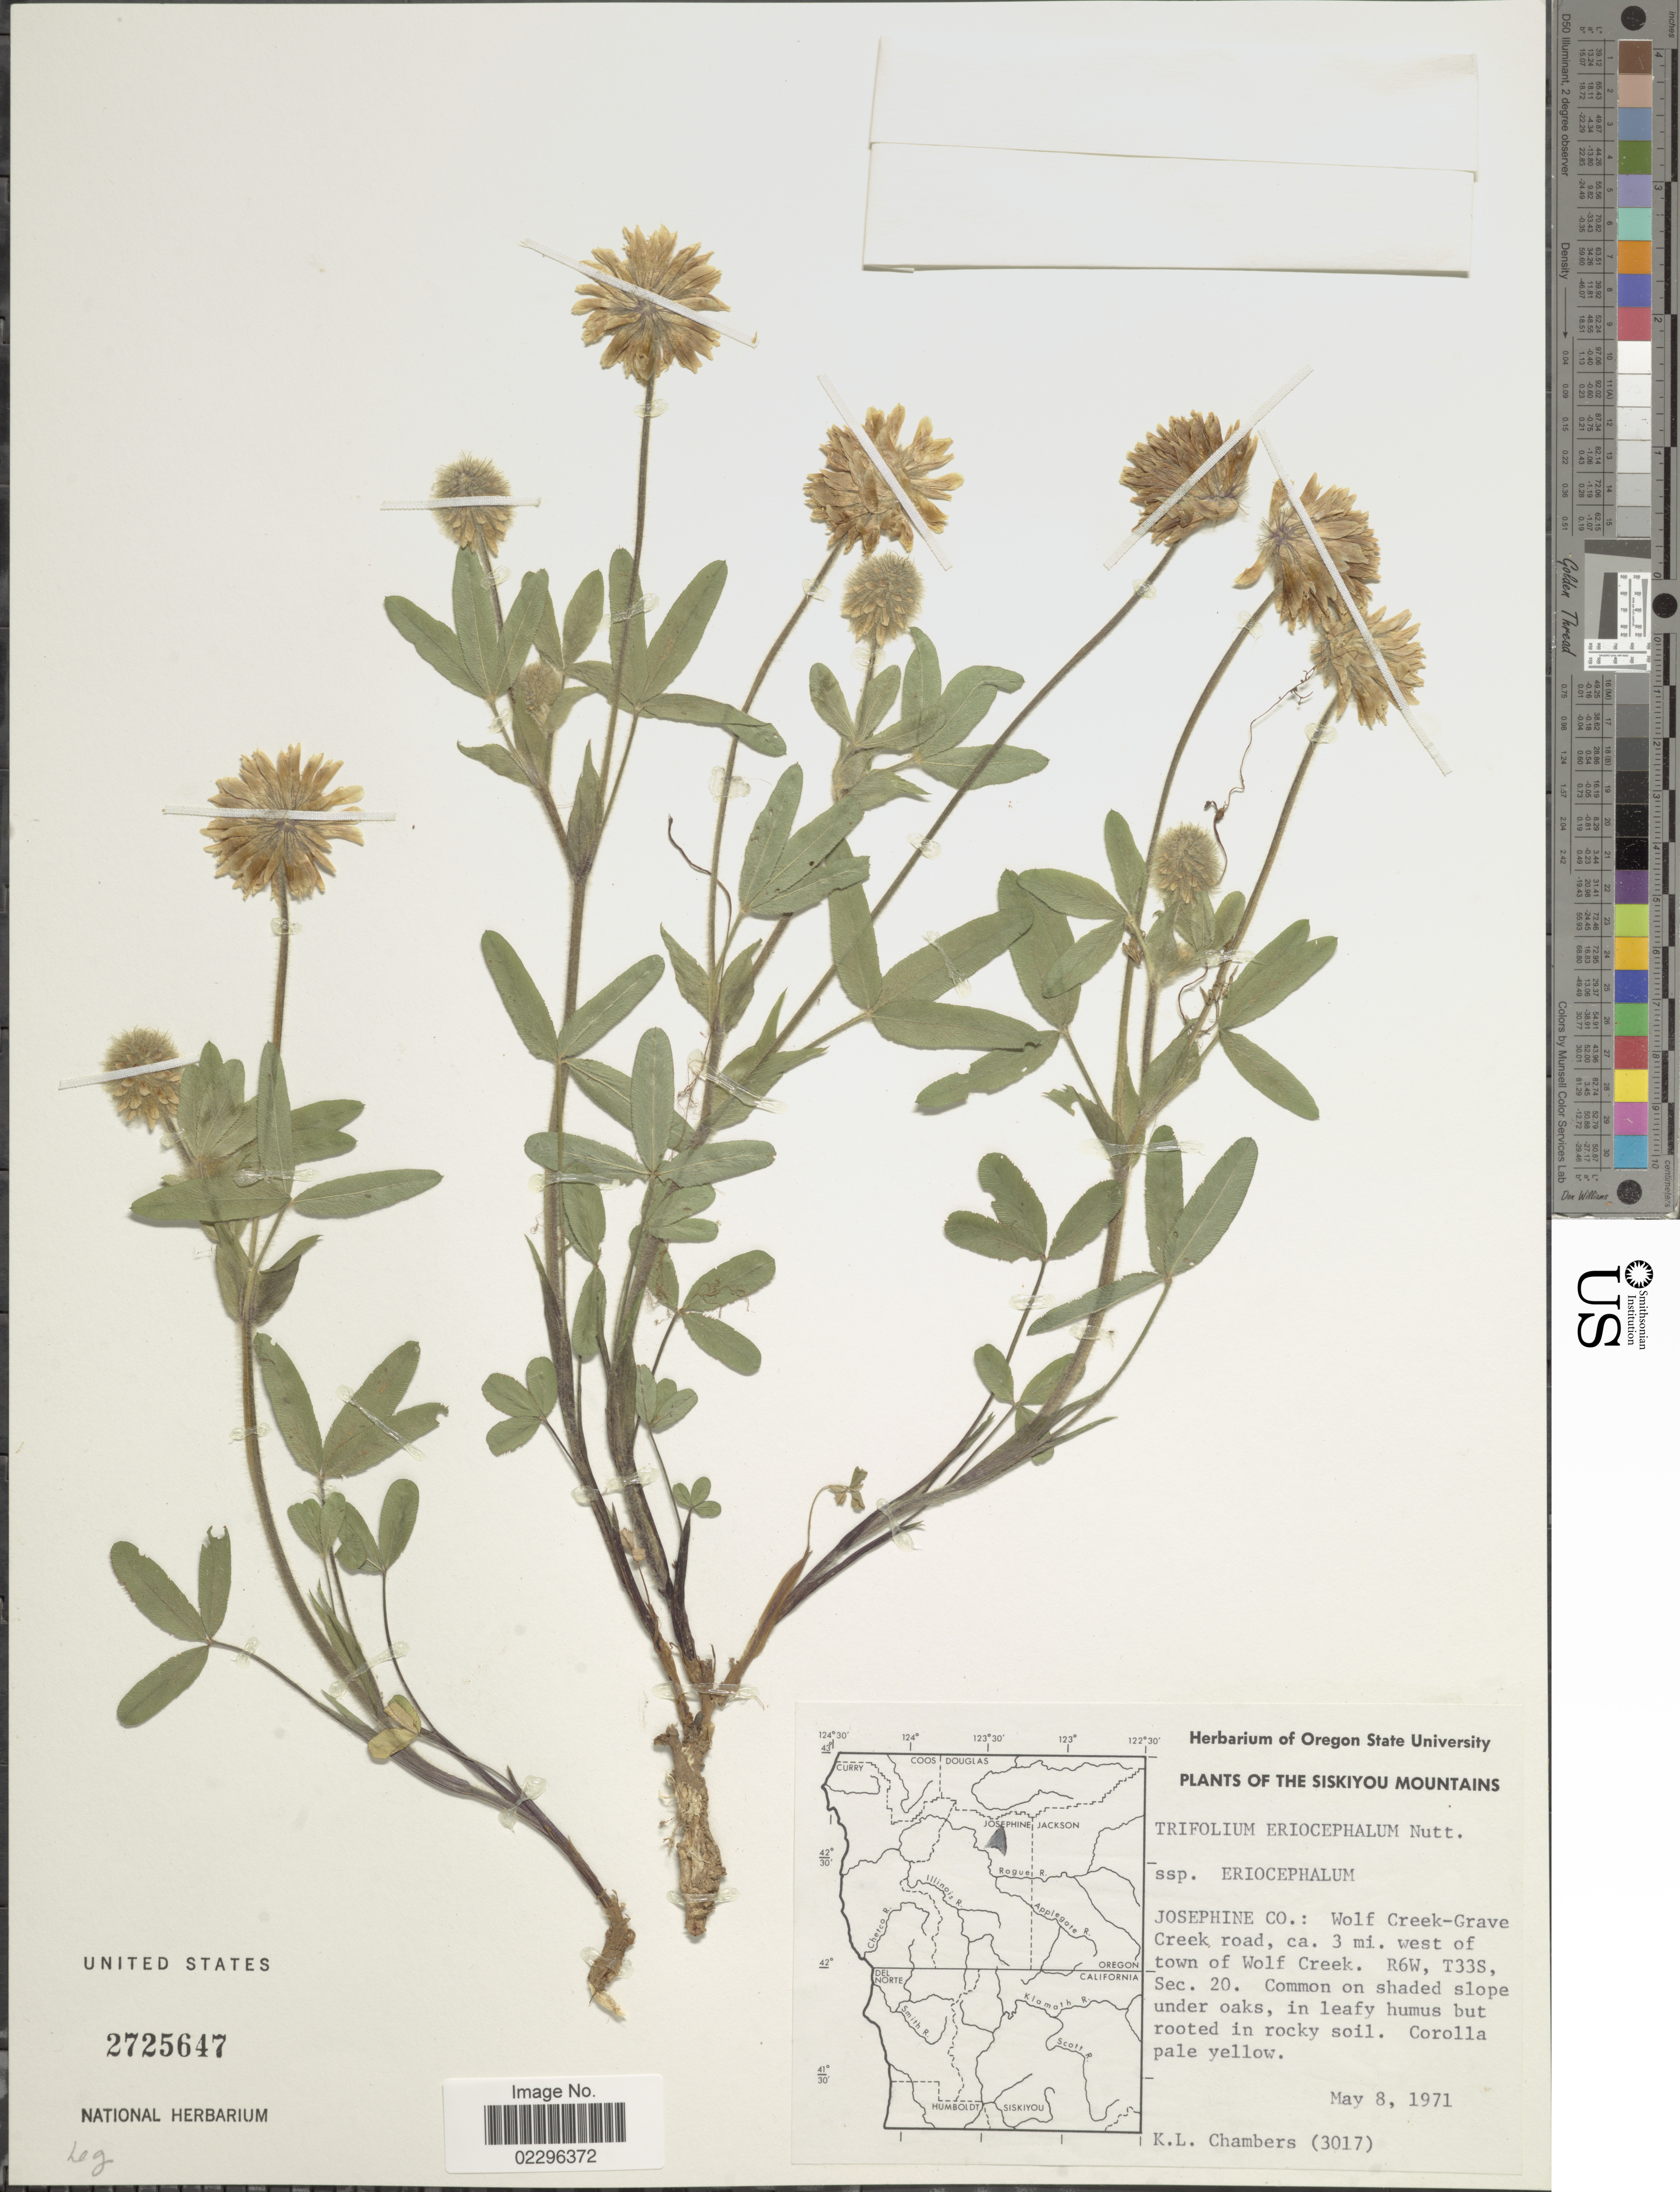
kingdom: Plantae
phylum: Tracheophyta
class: Magnoliopsida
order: Fabales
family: Fabaceae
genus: Trifolium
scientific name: Trifolium eriocephalum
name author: Nutt.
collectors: K. Chambers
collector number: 3017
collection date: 1971-05-08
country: United States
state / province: Oregon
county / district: Josephine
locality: Siskiyou Mountains. Josephine Co.: Wolf Creek-Grave Creek road, ca. 3 mi. west of town of Wolf Creek. R6W, T33S, Sec. 20.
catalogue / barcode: US 2725647